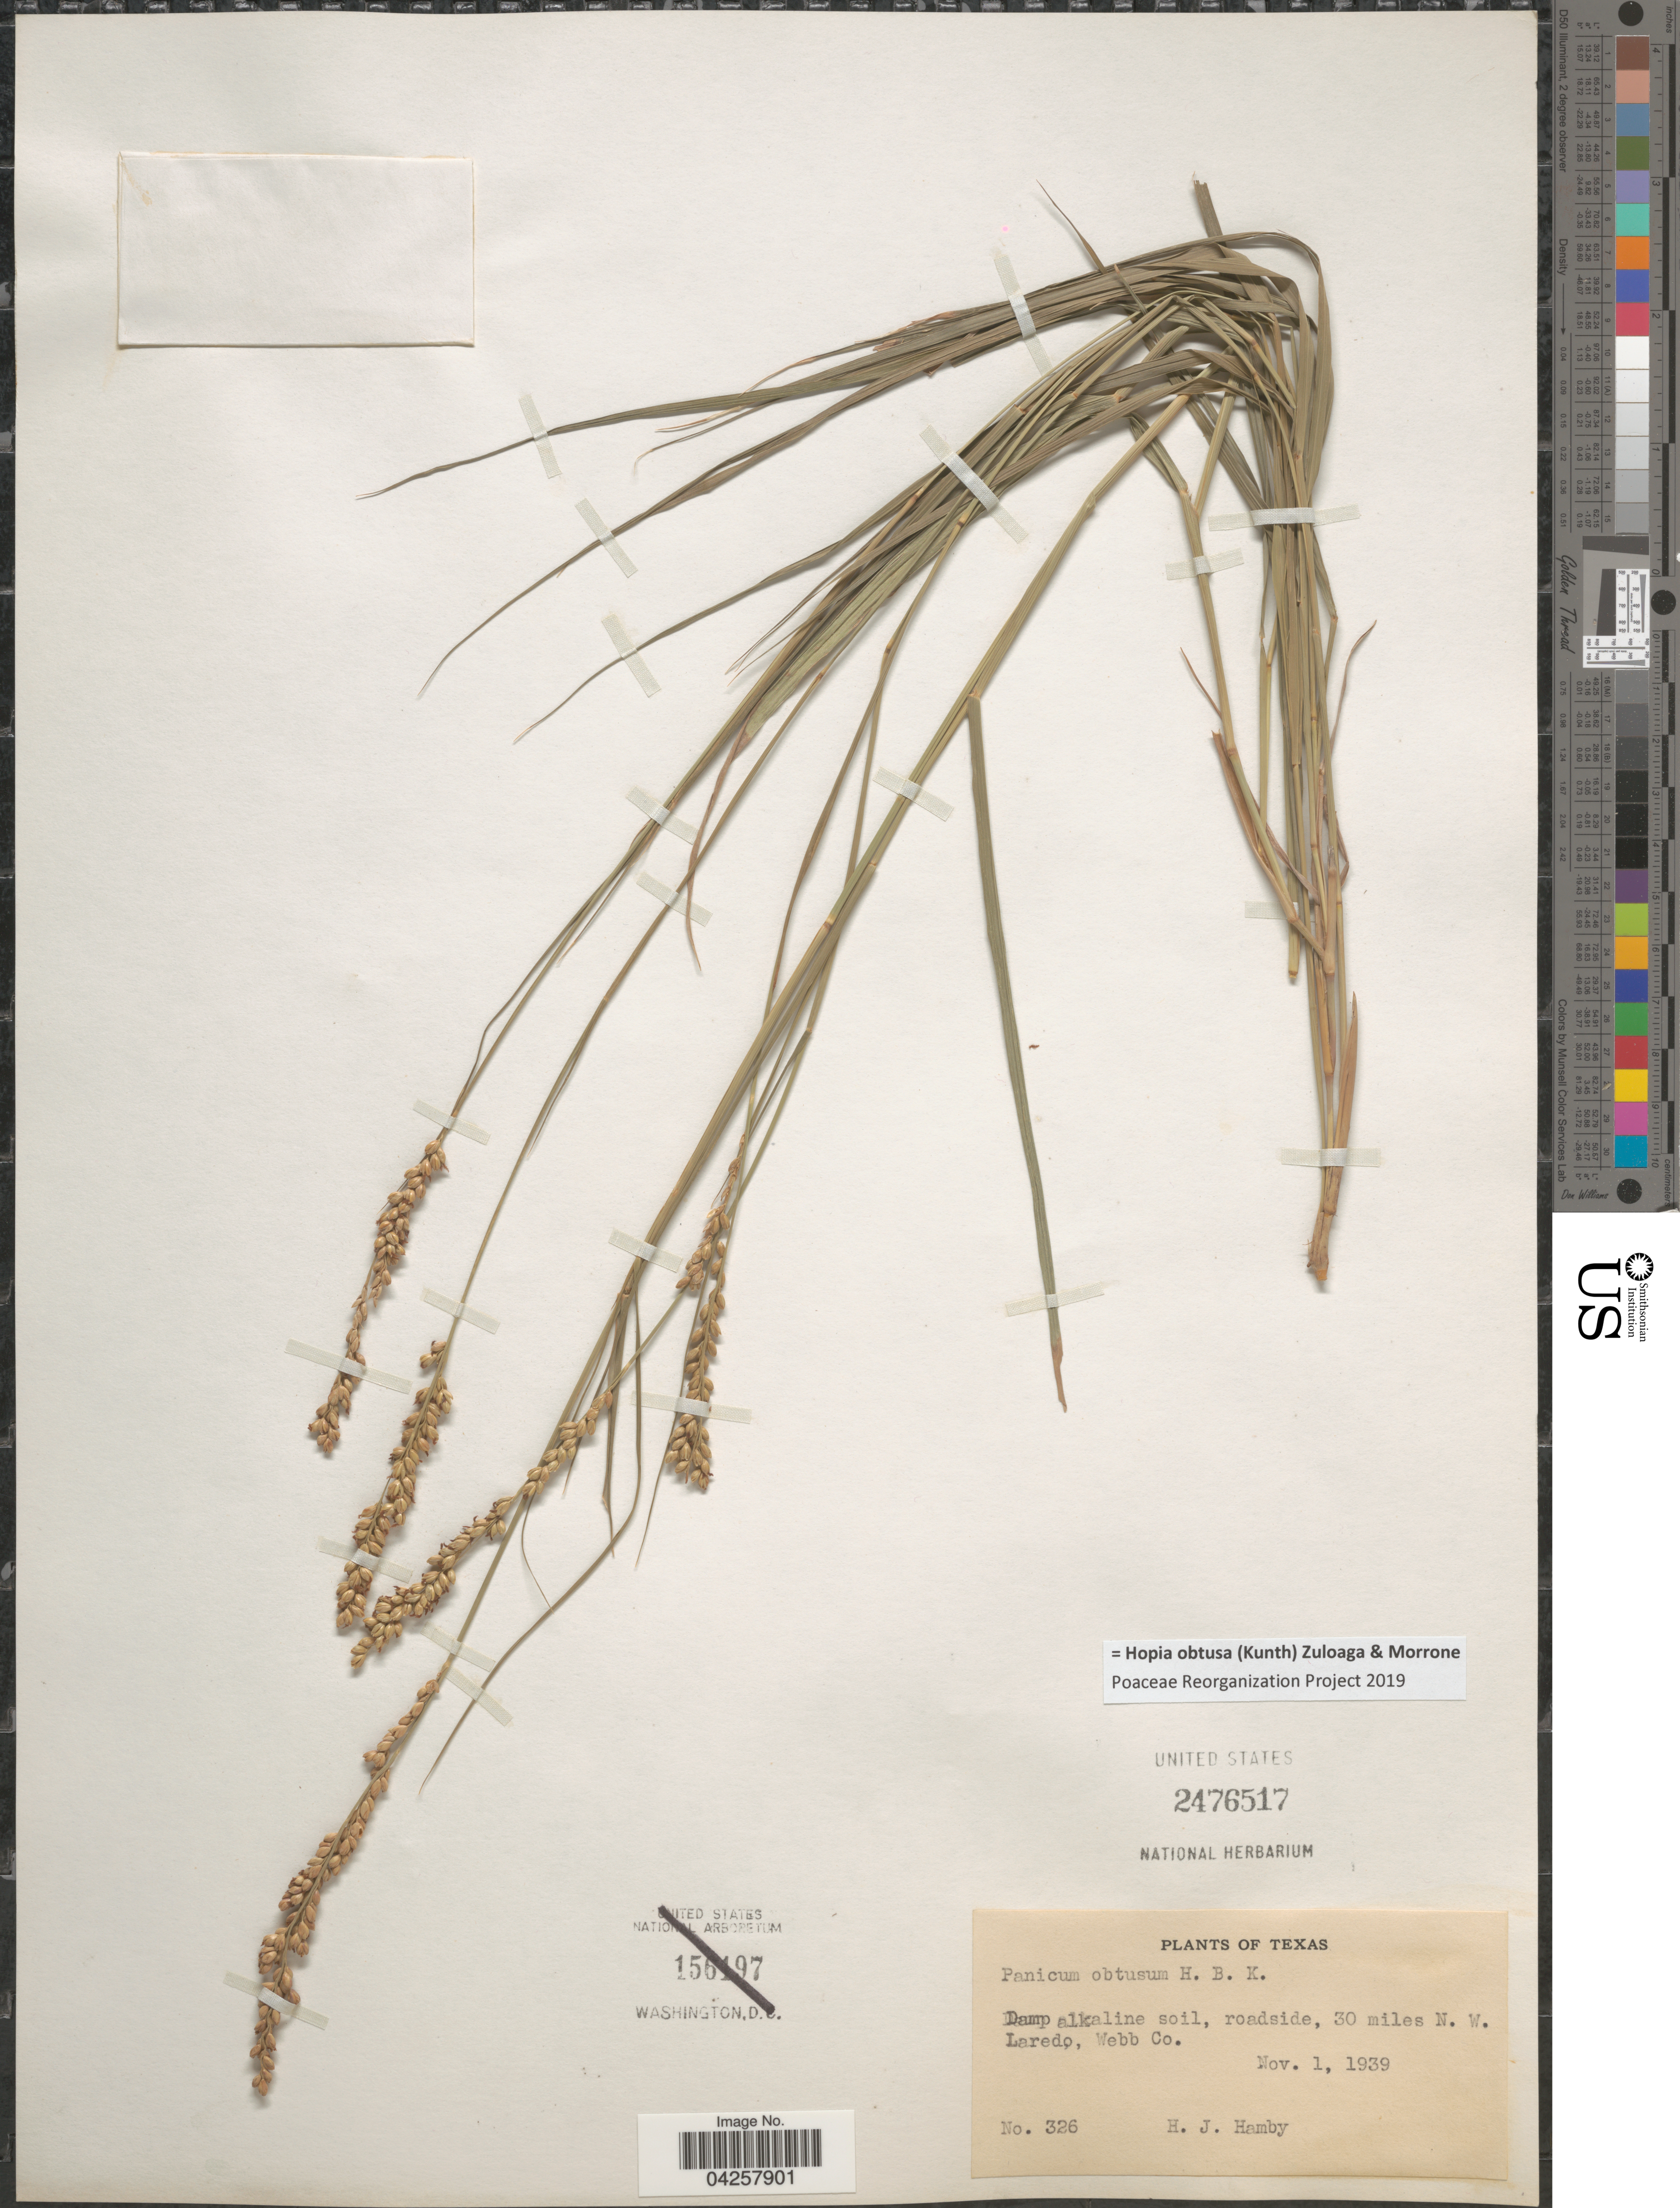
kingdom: Plantae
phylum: Tracheophyta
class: Liliopsida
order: Poales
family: Poaceae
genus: Hopia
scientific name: Hopia obtusa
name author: (Kunth) Zuloaga & Morrone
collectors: H. Hamby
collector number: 326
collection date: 1939-11-01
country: United States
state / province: Texas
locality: Roadside, 30 miles N. W. Laredo, Webb Co.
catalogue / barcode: US 2476517